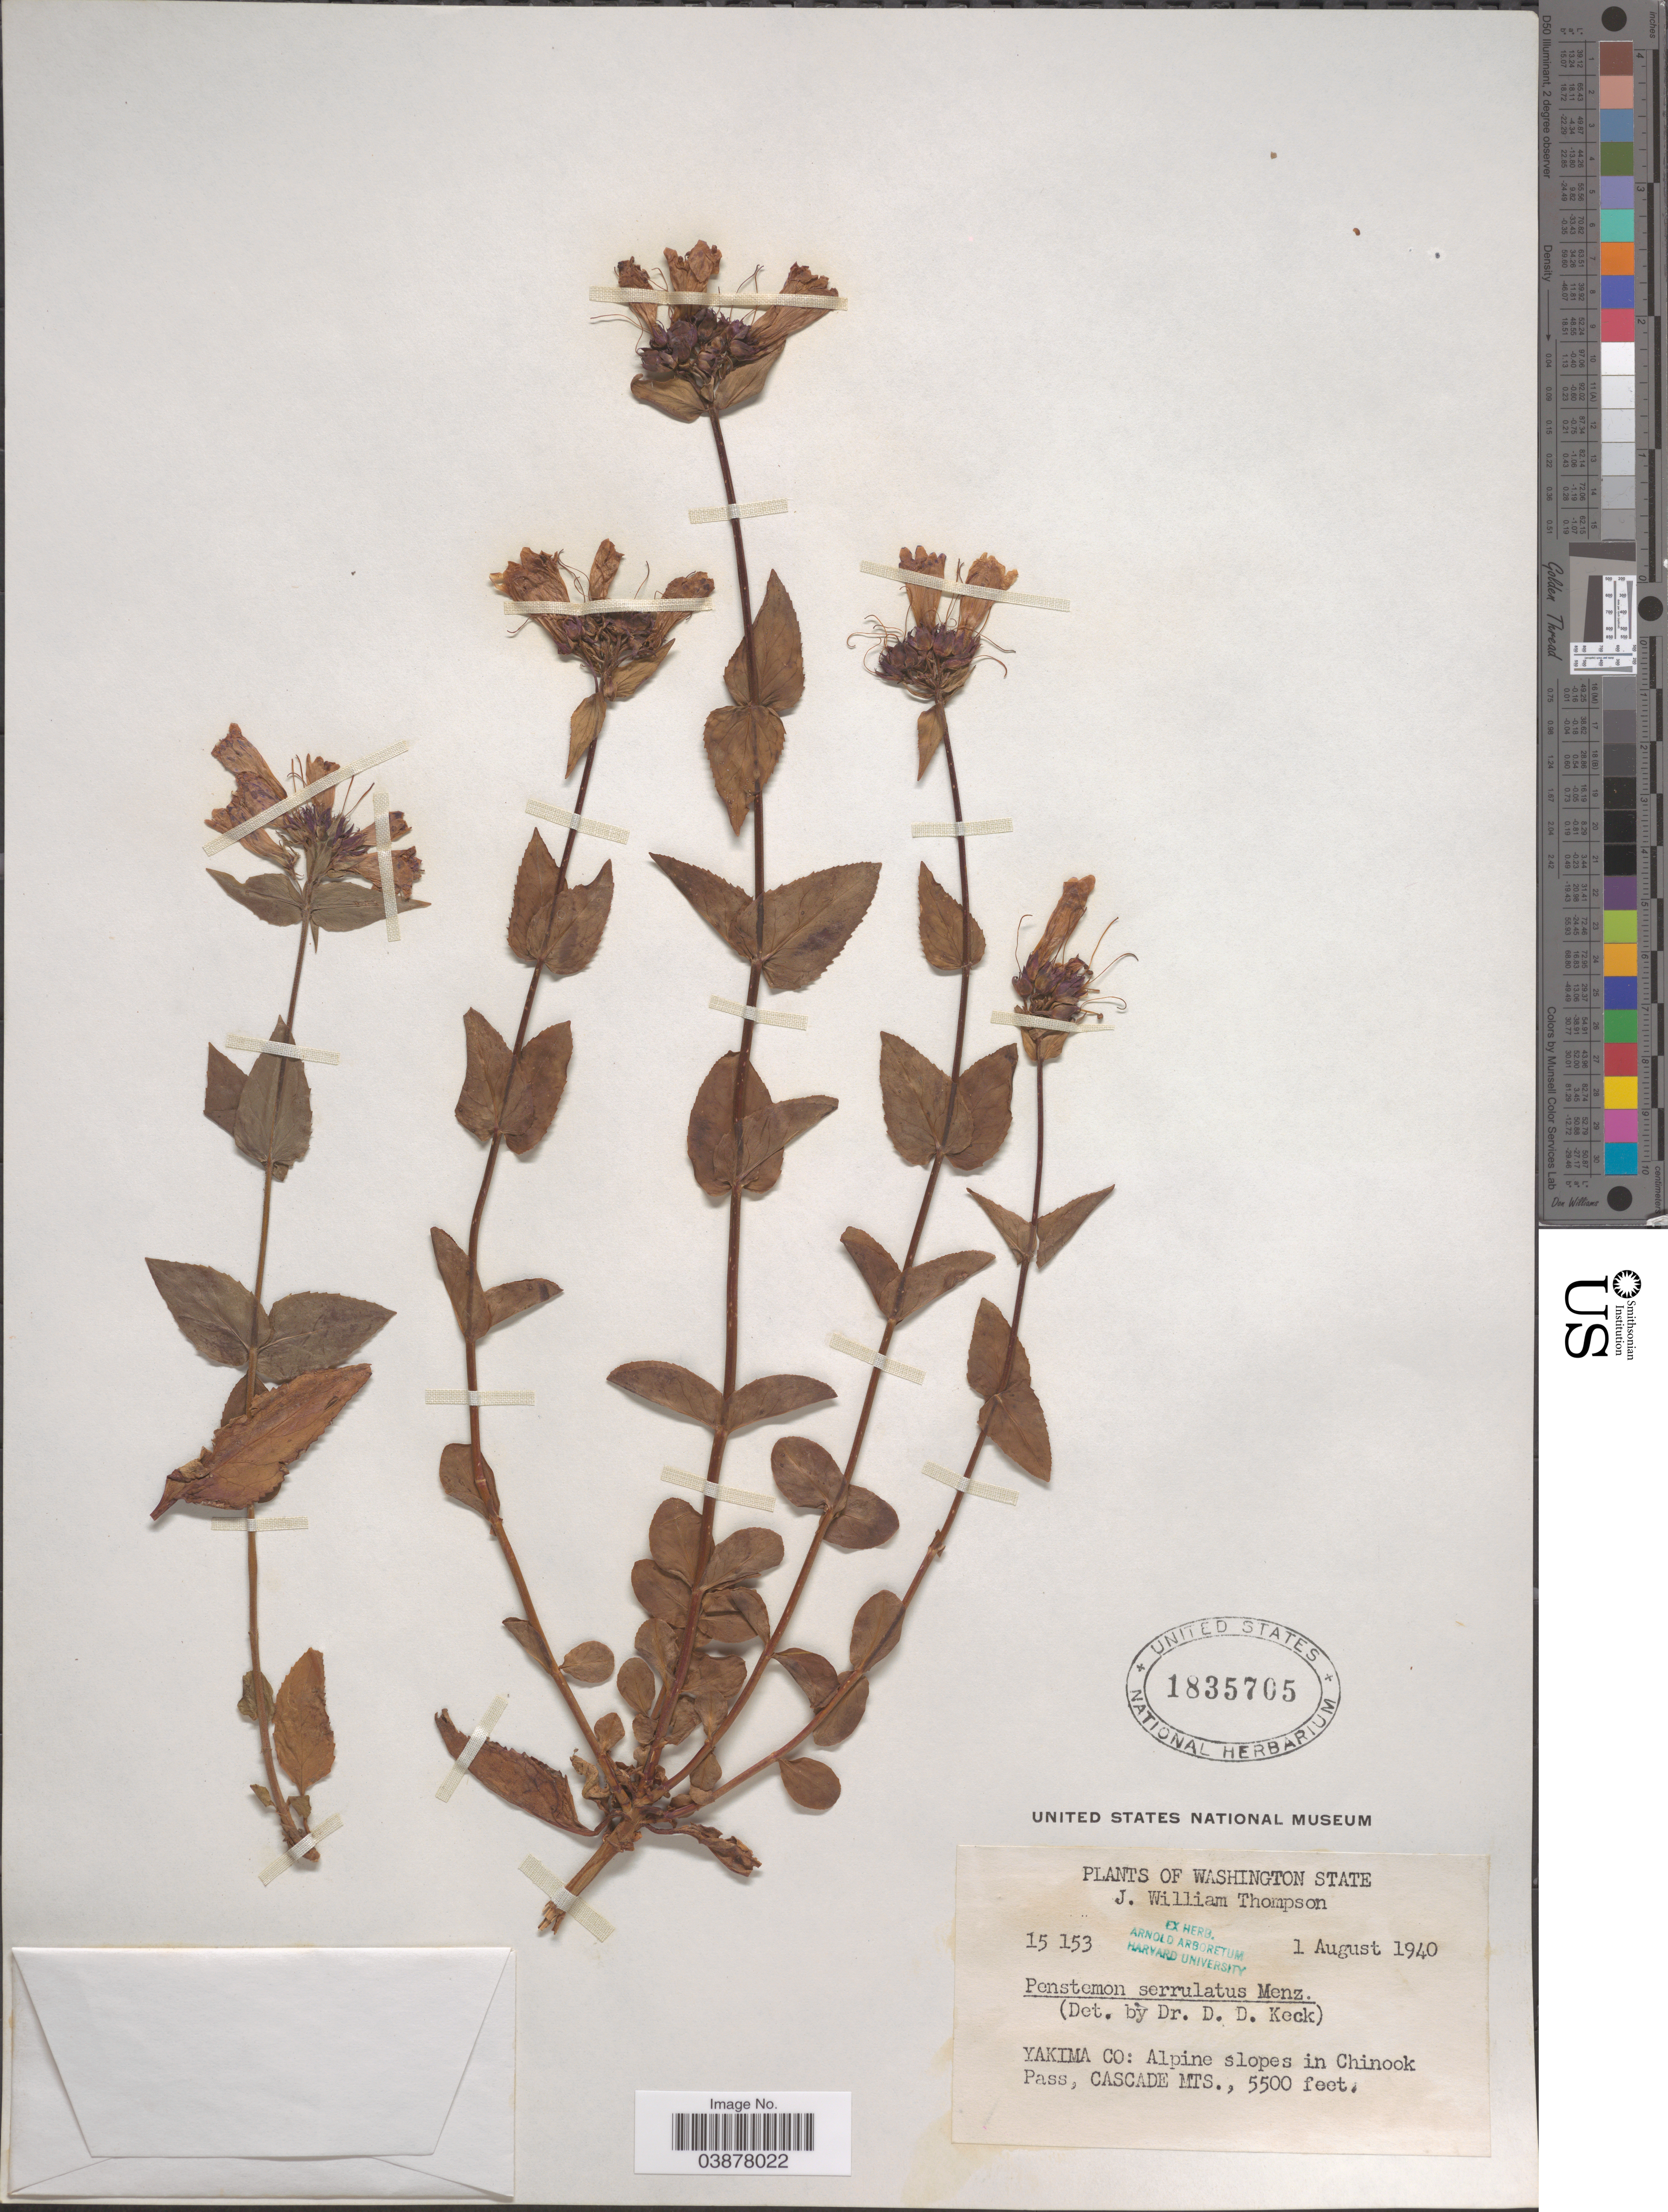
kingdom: Plantae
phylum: Tracheophyta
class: Magnoliopsida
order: Lamiales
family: Plantaginaceae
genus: Penstemon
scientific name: Penstemon serrulatus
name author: Menzies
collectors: J. W. Thompson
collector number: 15153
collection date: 1940-08-01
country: United States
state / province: Washington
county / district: Yakima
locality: Yakima Co: Alpine slopes in Chinook Pass, Cascade Mts.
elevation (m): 1676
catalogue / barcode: US 1835705